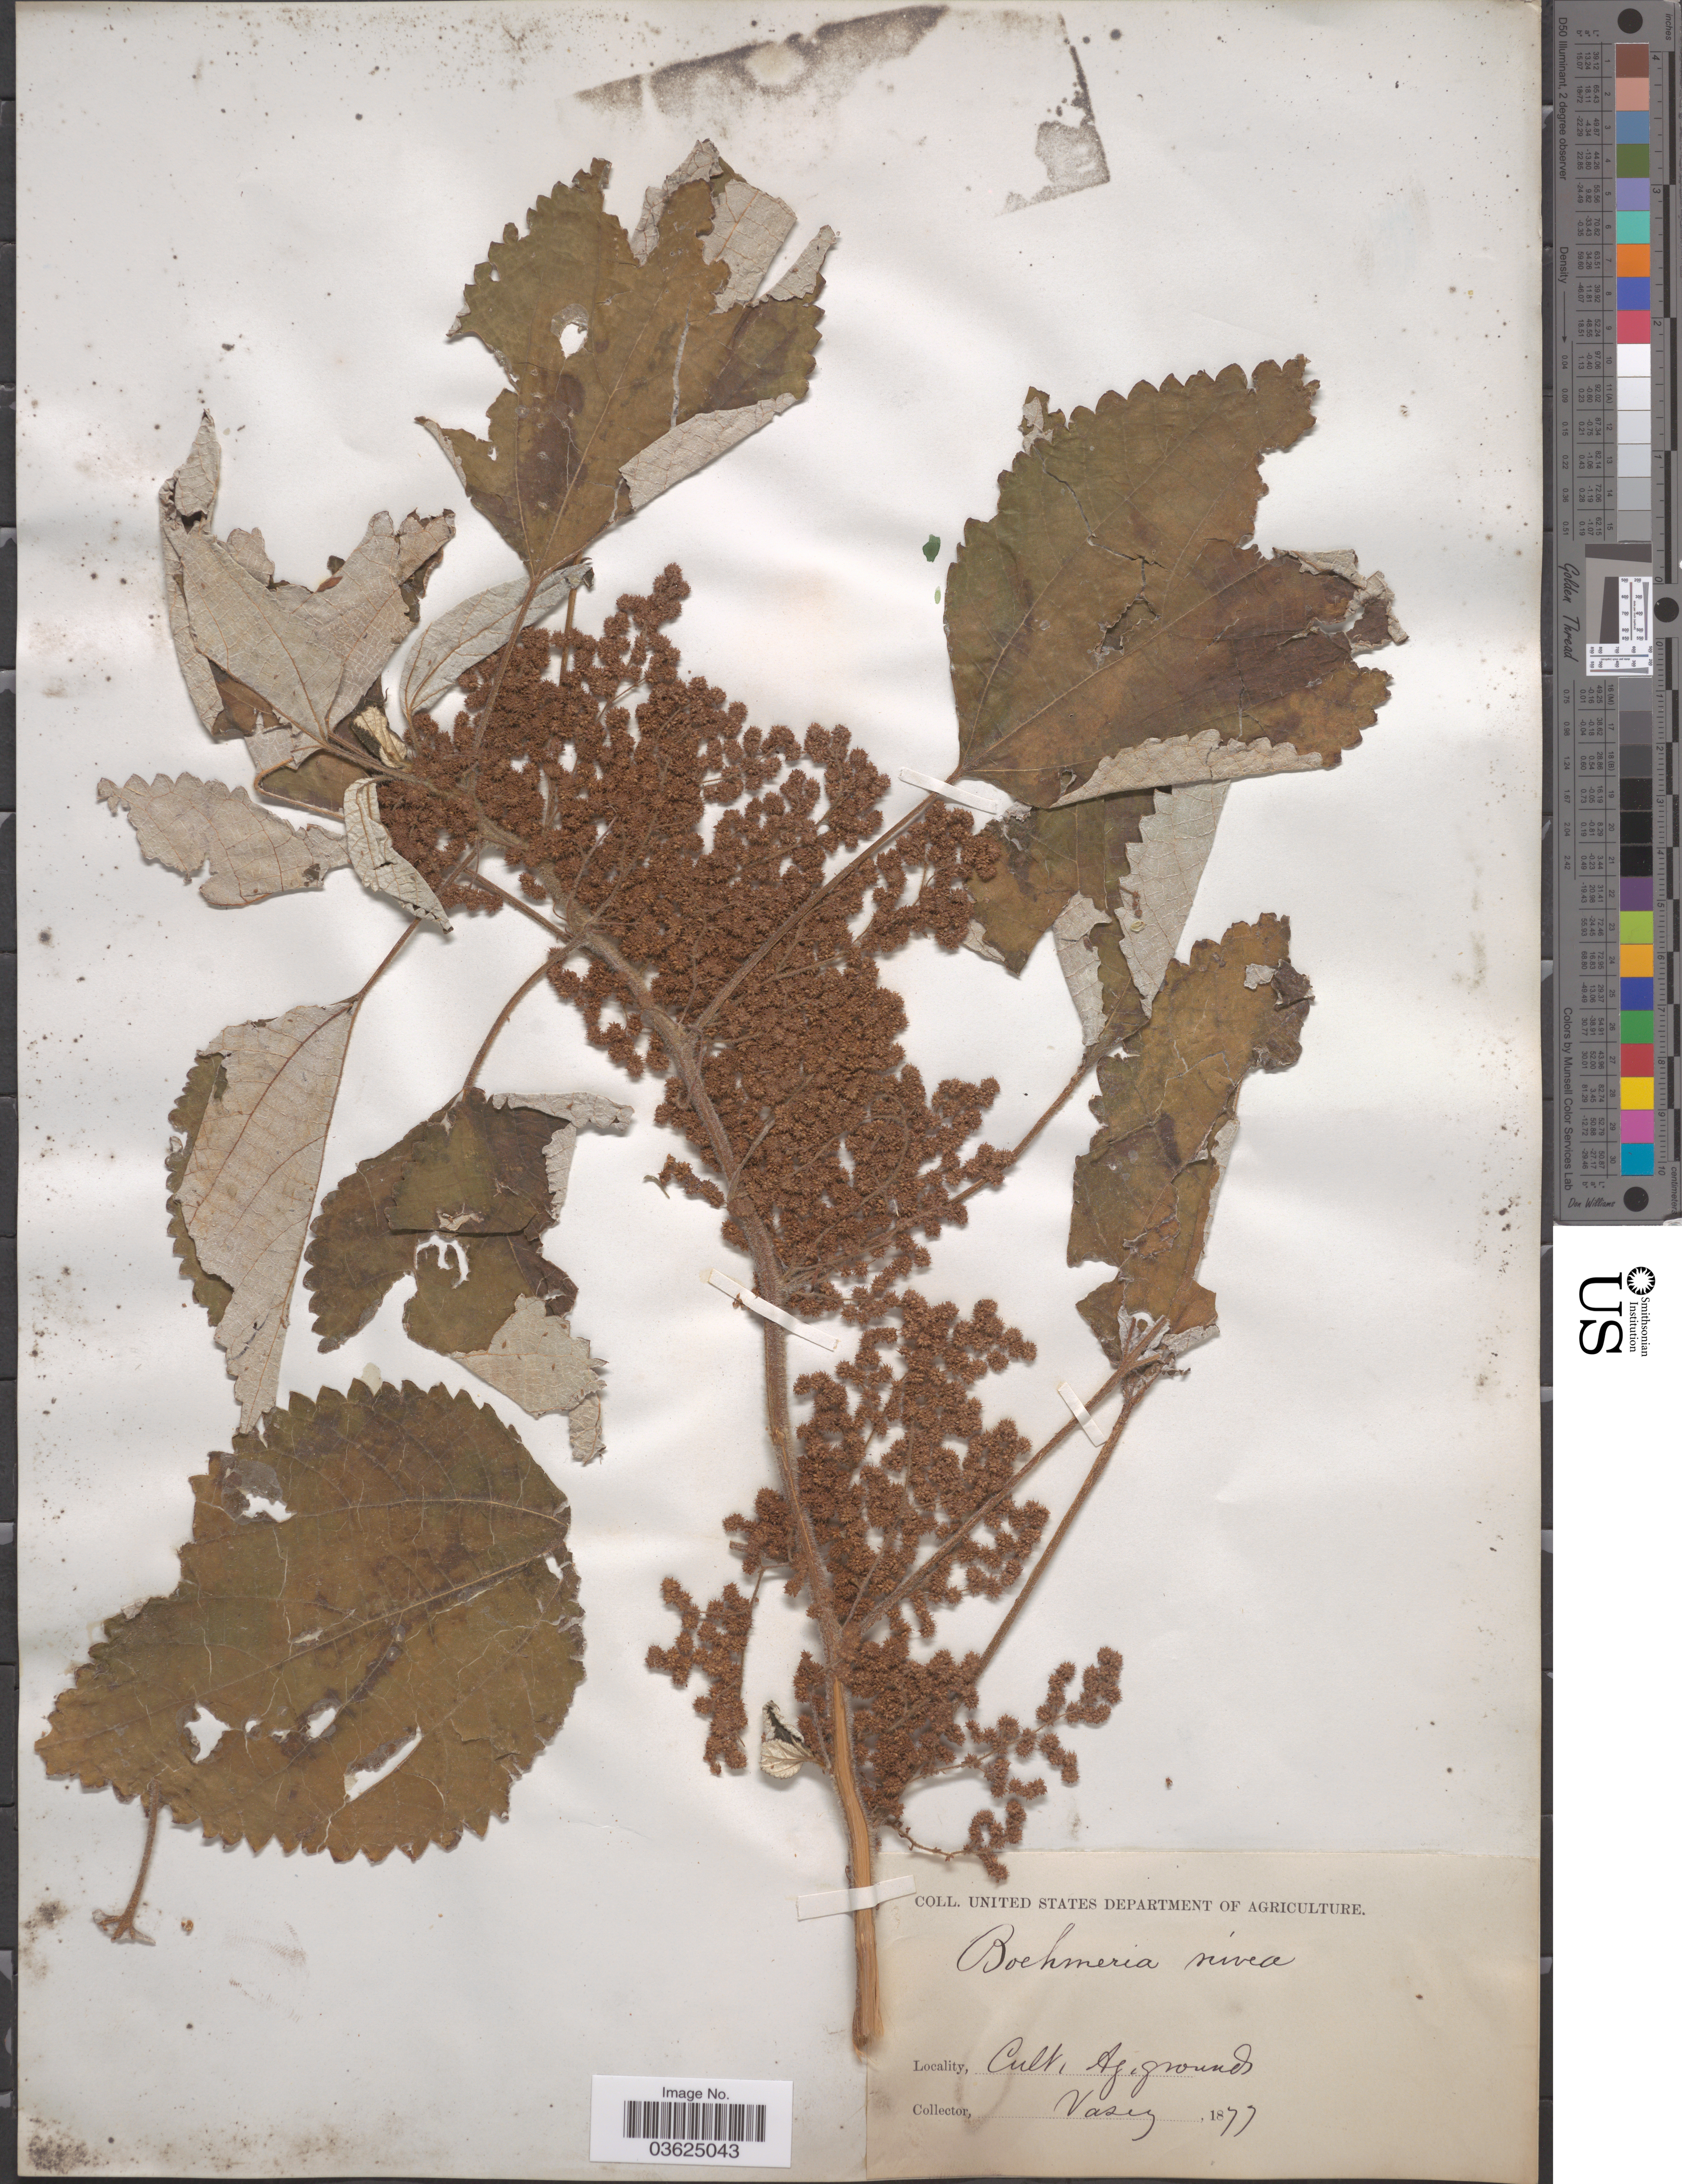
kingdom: Plantae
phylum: Tracheophyta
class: Magnoliopsida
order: Rosales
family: Urticaceae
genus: Boehmeria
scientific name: Boehmeria nivea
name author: (L.) Gaudich.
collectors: Vasey, --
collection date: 1877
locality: Ag. grounds.